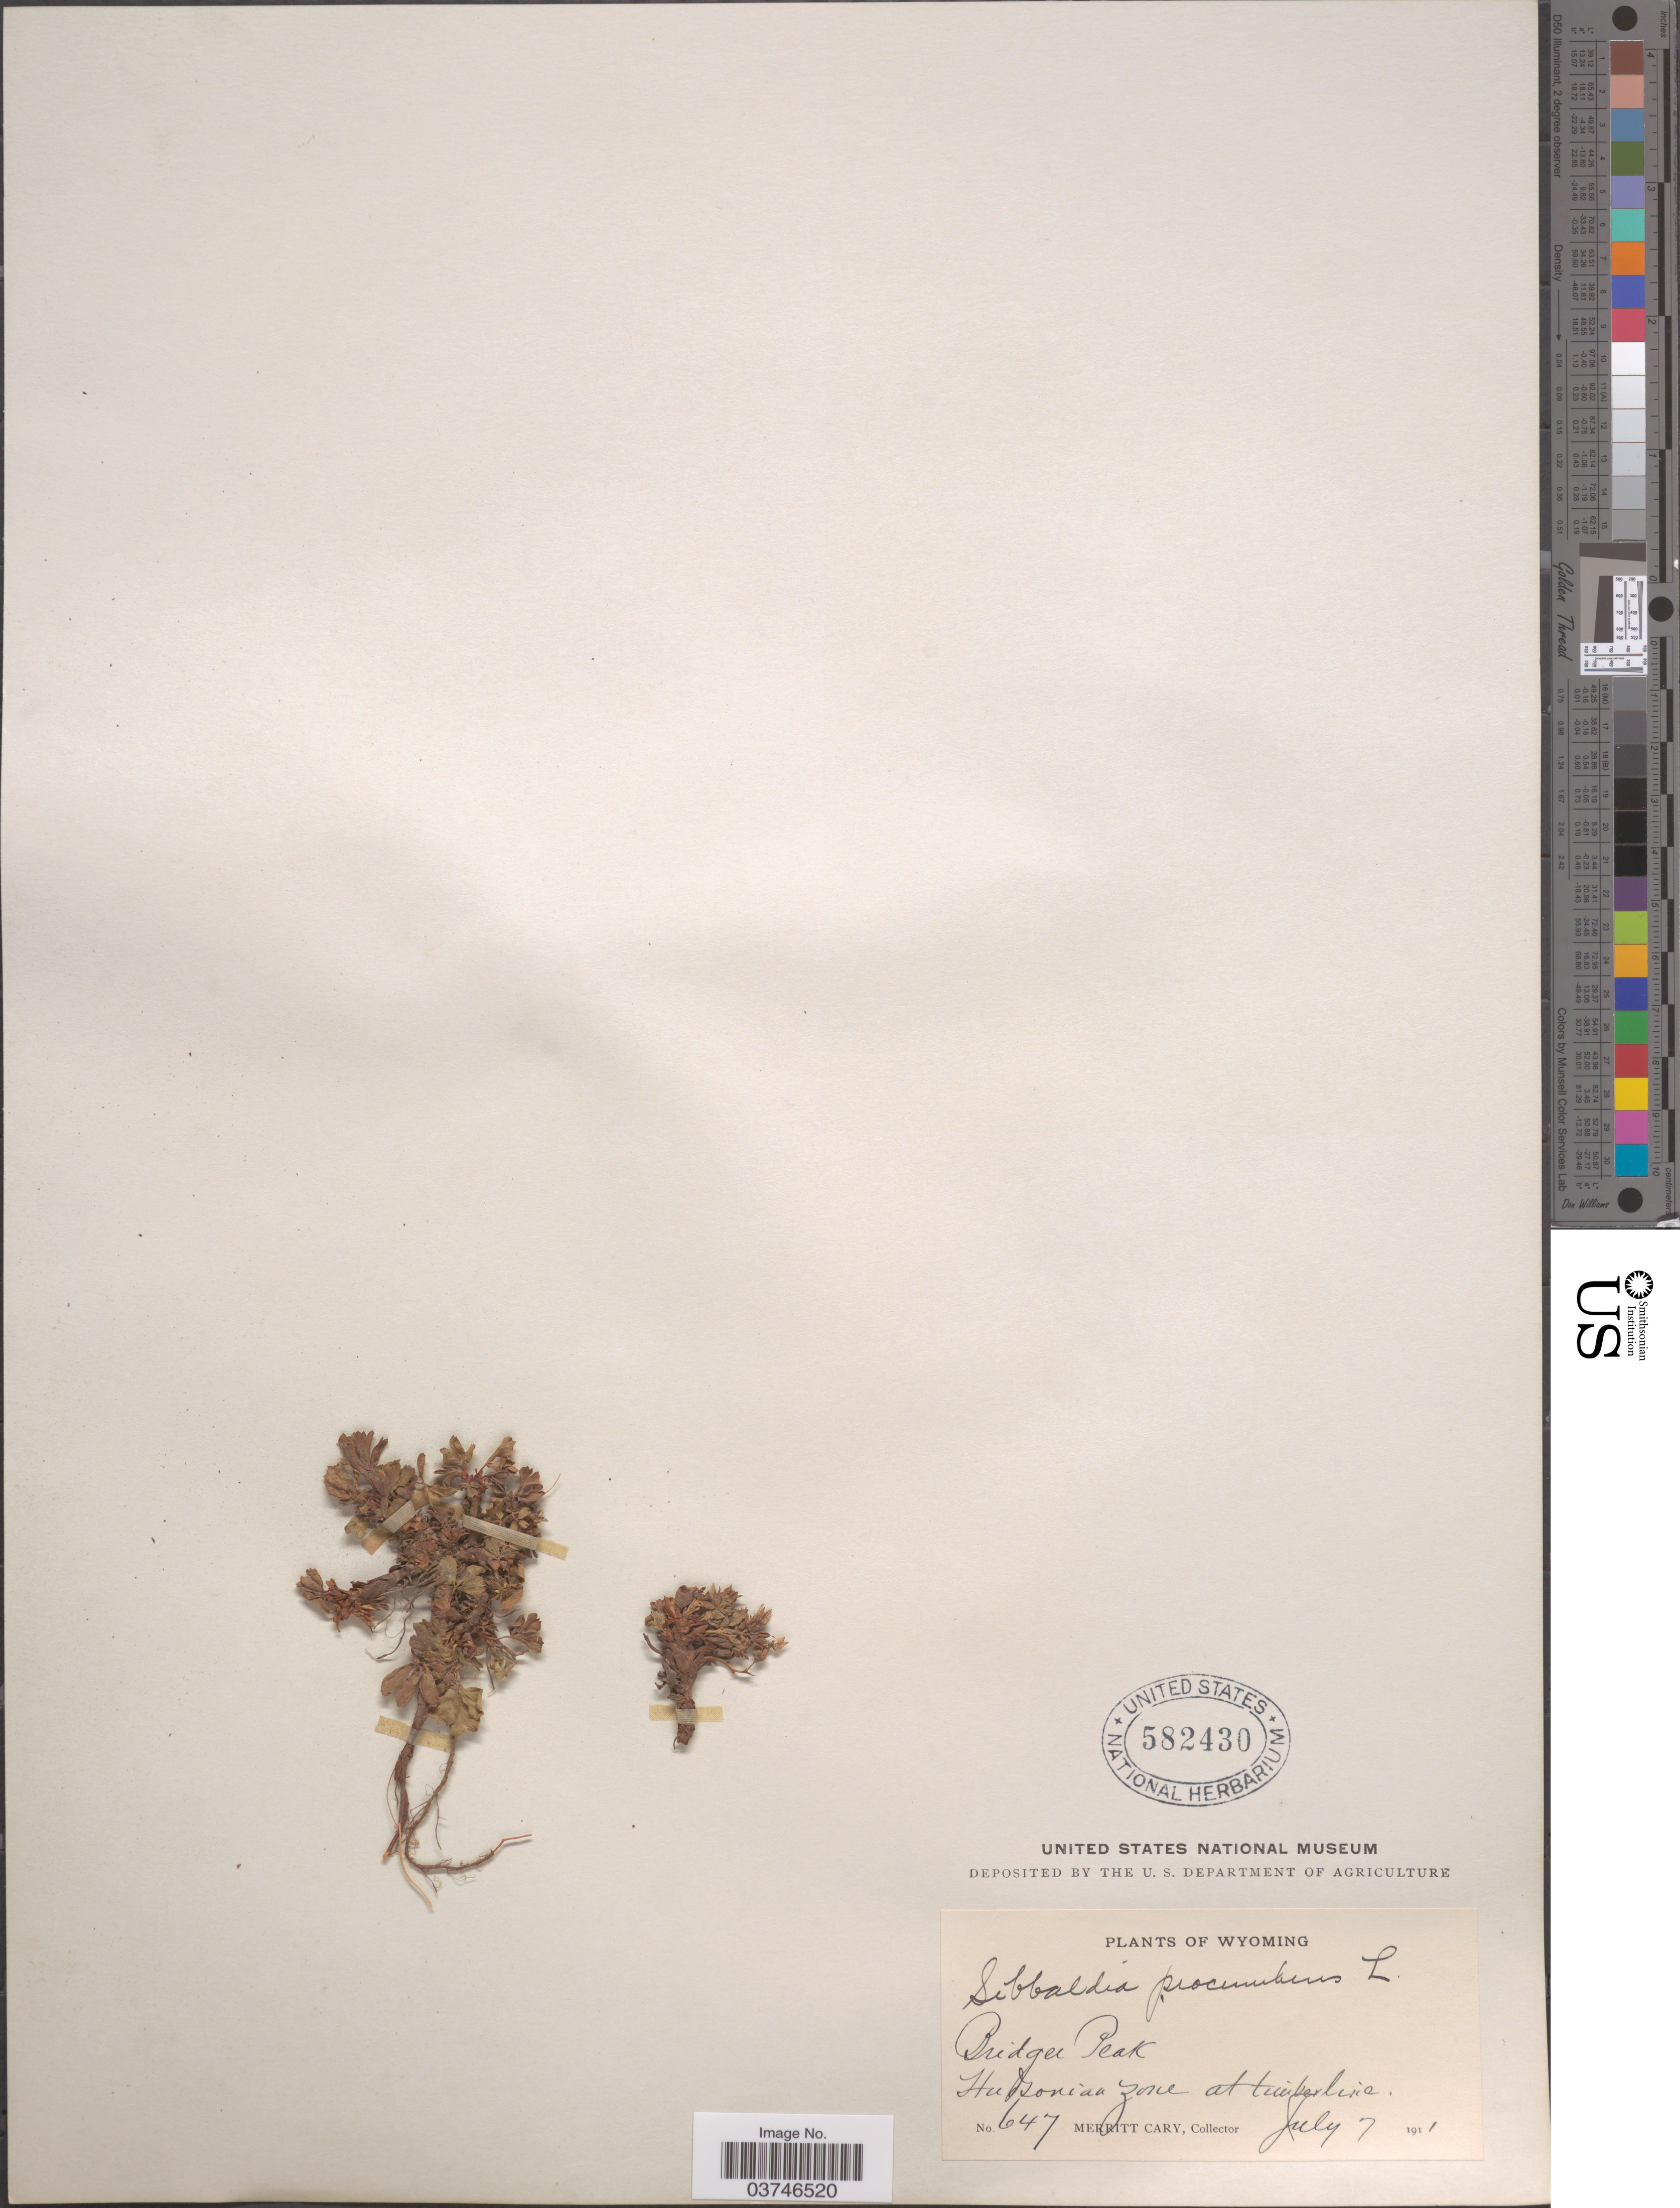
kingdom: Plantae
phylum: Tracheophyta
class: Magnoliopsida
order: Rosales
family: Rosaceae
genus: Sibbaldia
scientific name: Sibbaldia procumbens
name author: L.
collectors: M. Cary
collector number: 647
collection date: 1911-07-07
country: United States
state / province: Wyoming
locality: Bridger Peak. Hudsonian Zone.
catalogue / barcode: US 582430